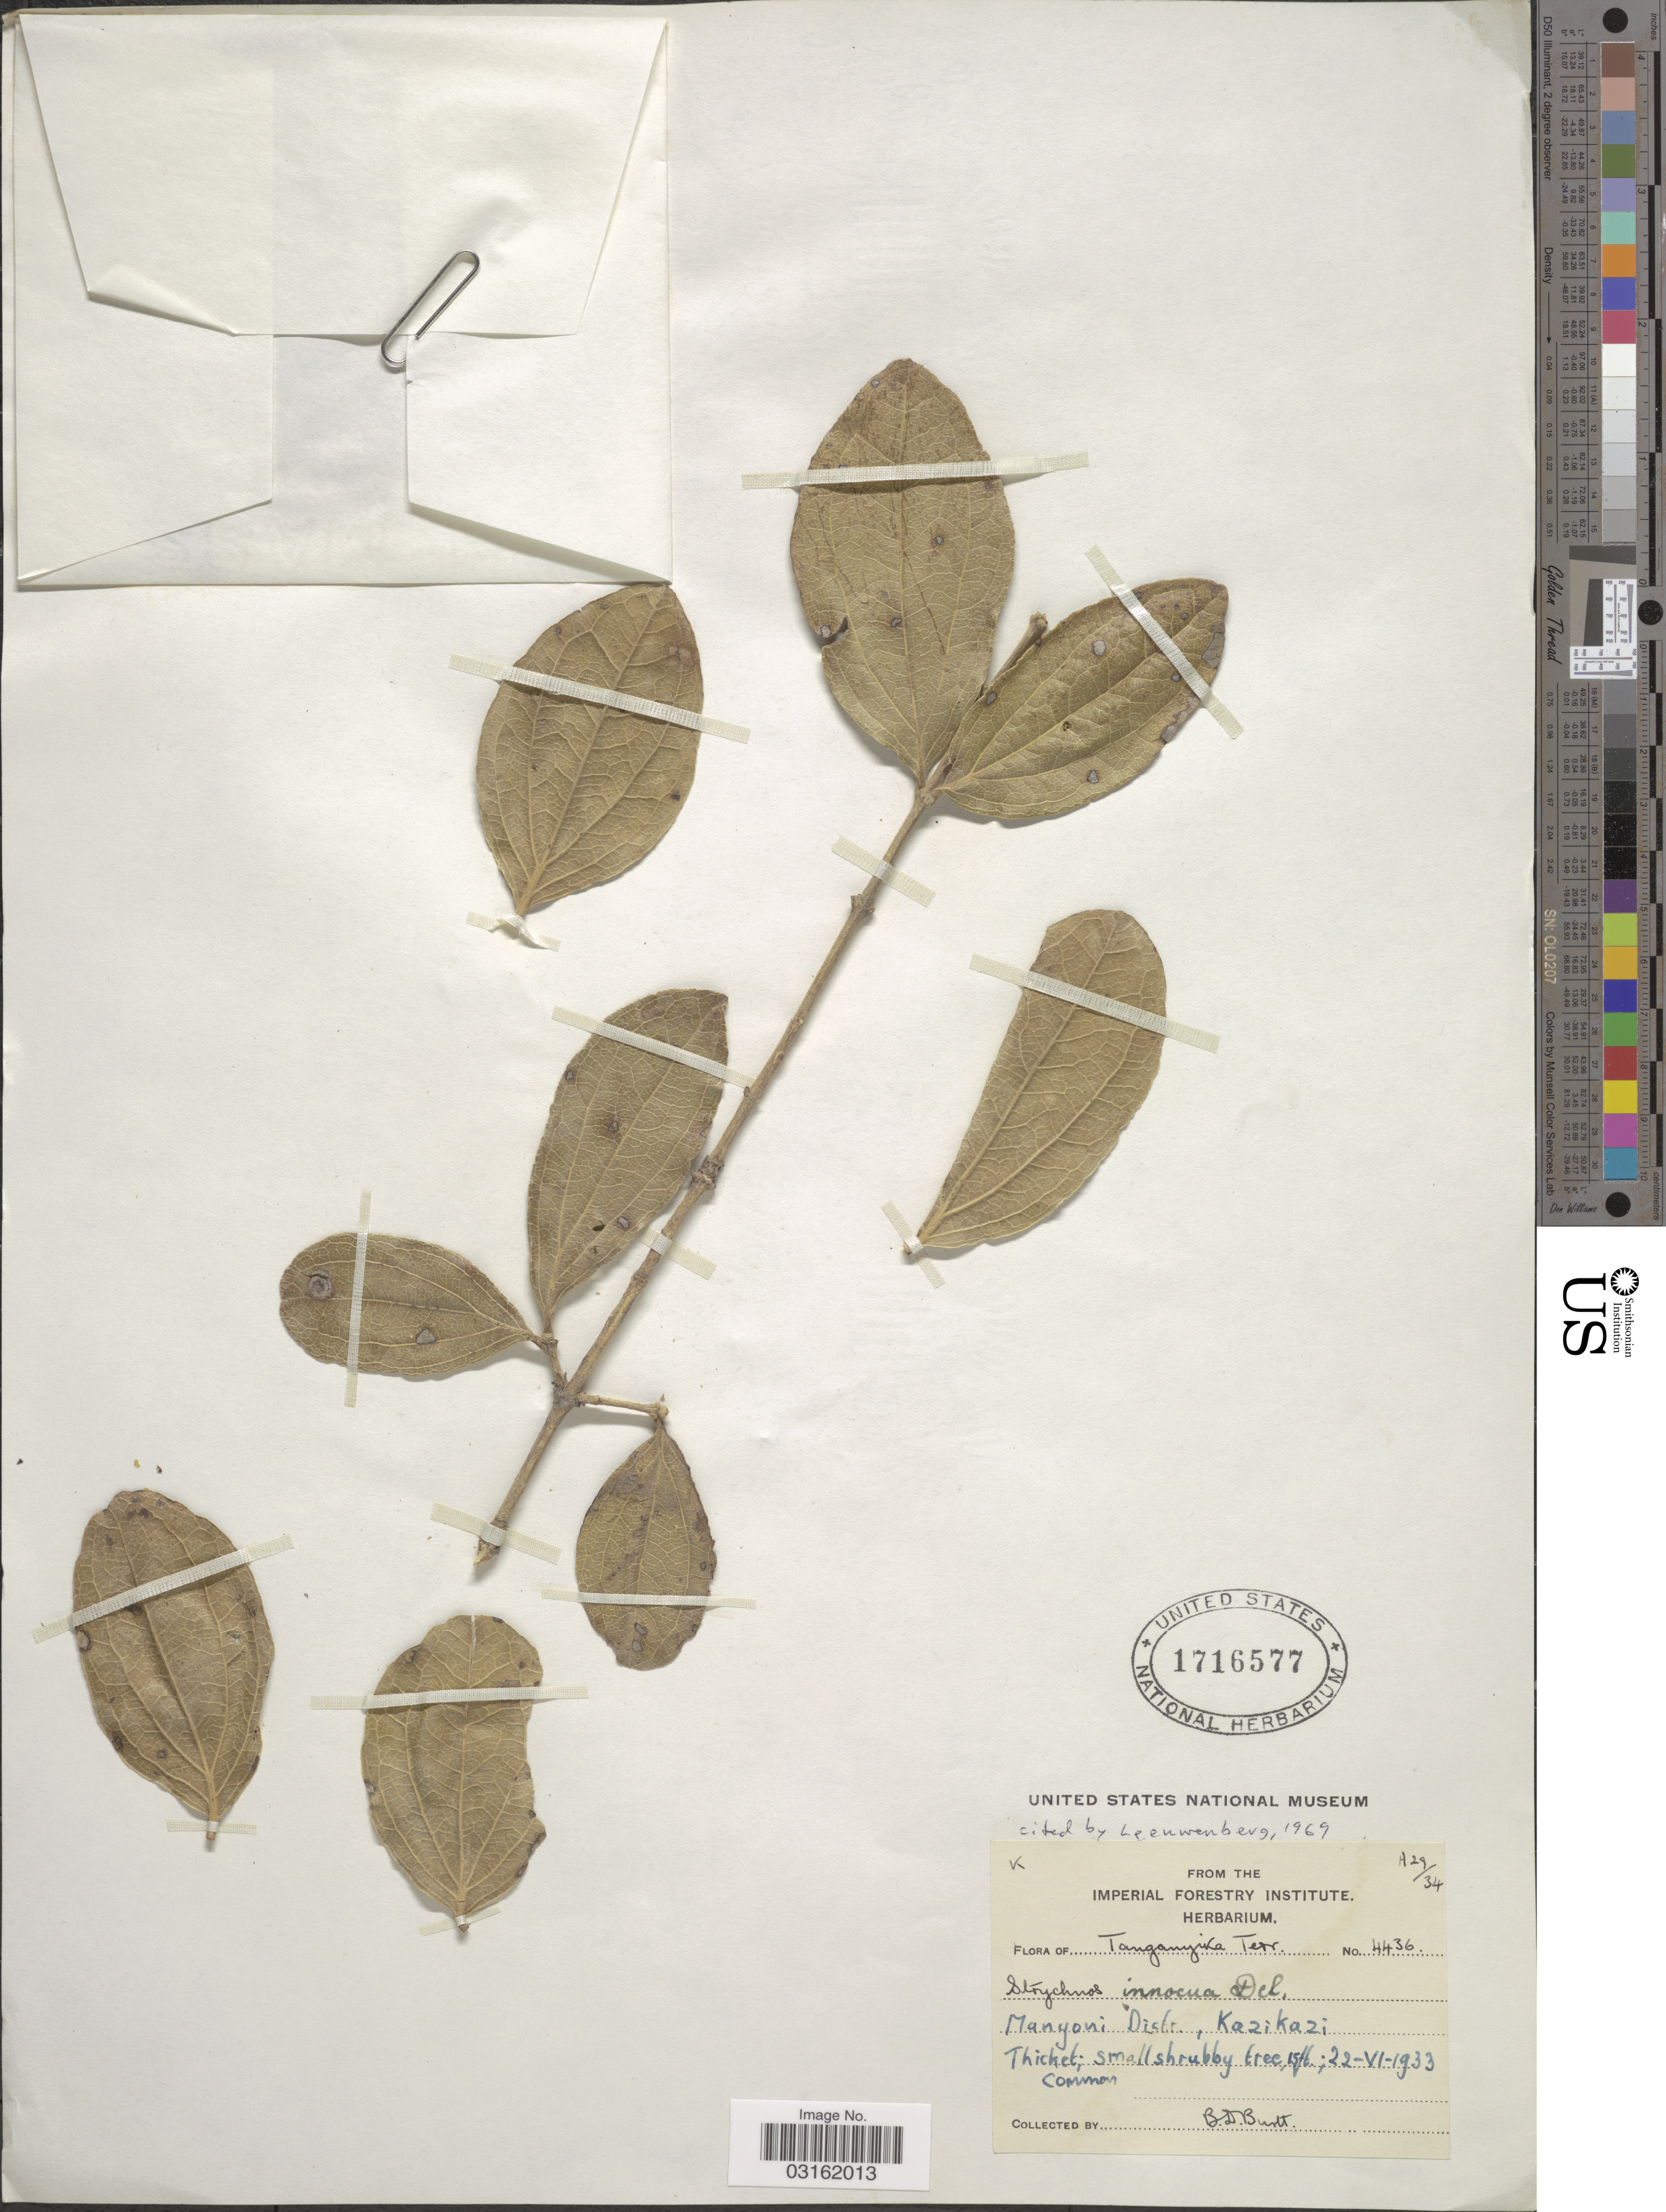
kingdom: Plantae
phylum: Tracheophyta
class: Magnoliopsida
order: Gentianales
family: Loganiaceae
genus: Strychnos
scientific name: Strychnos innocua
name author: Delile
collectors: B. D. Burtt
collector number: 4436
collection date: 1933-06-22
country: Tanzania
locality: Tanganyika Terr. Manyoni Distr., Kazikazi.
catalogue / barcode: US 1716577